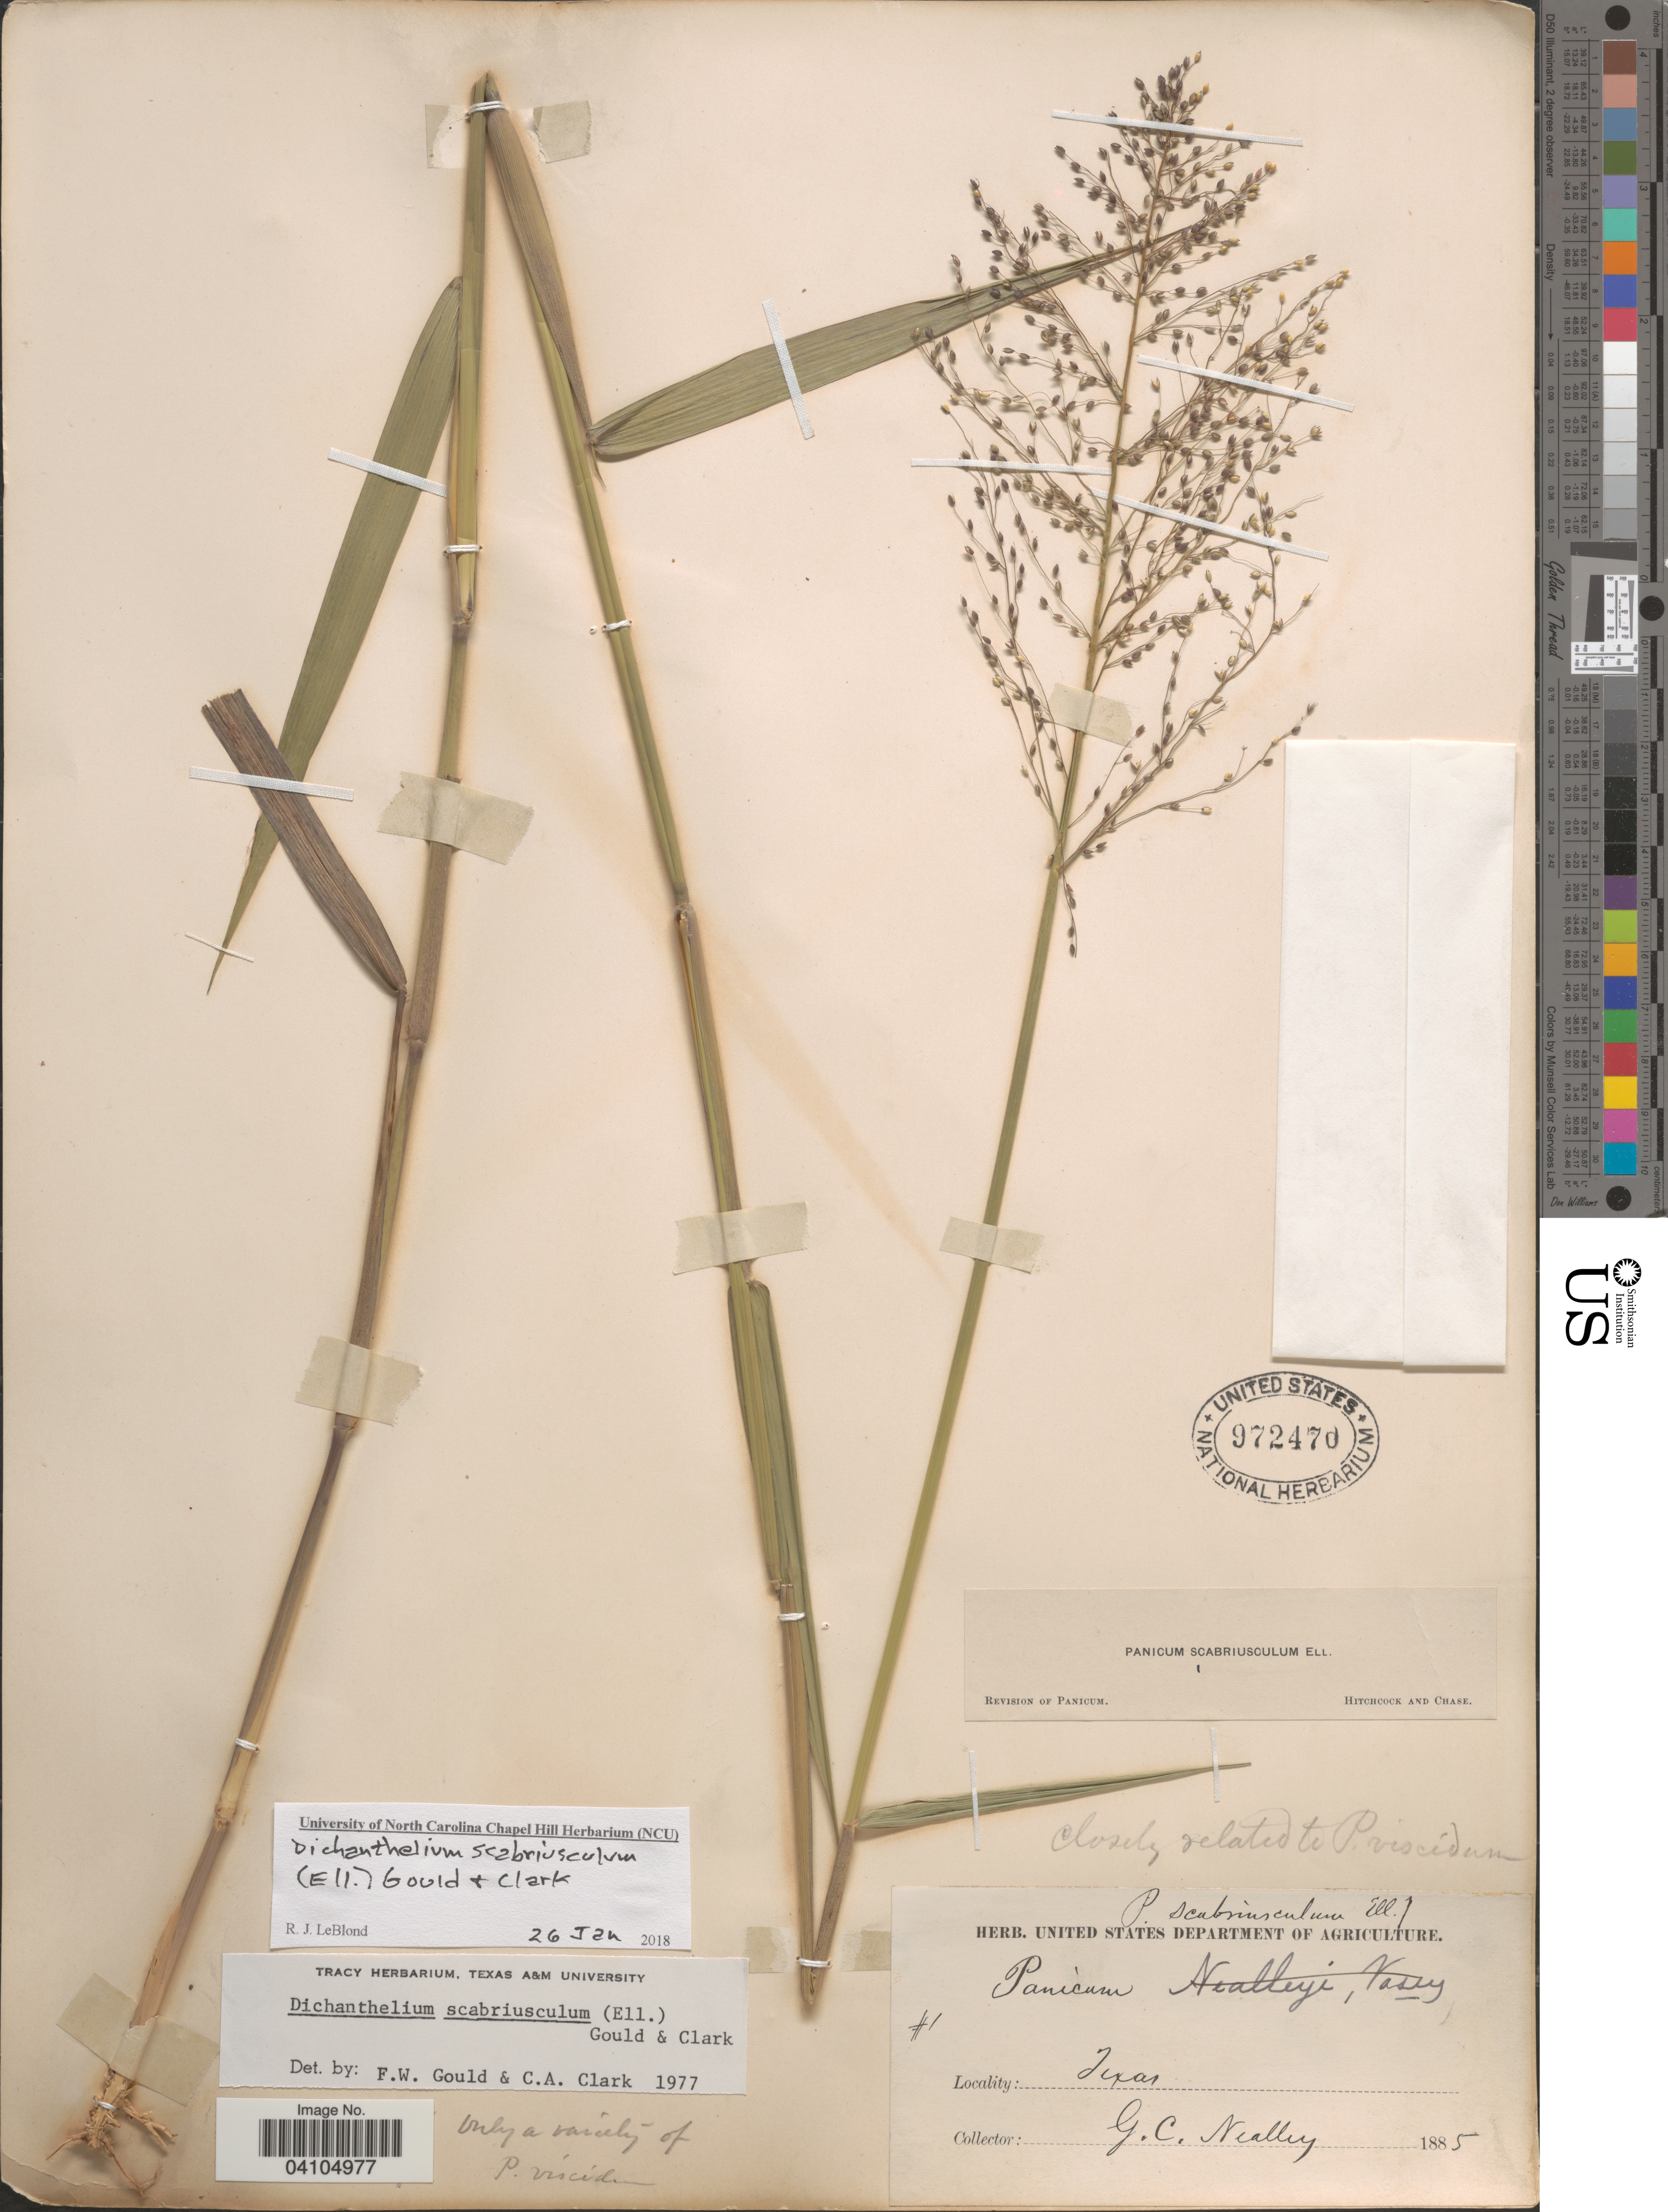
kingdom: Plantae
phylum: Tracheophyta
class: Liliopsida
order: Poales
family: Poaceae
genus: Dichanthelium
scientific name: Dichanthelium scabriusculum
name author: (Elliott) Gould & C.A. Clark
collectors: G. C. Nealley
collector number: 1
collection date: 1885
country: United States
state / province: Texas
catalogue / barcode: US 972470